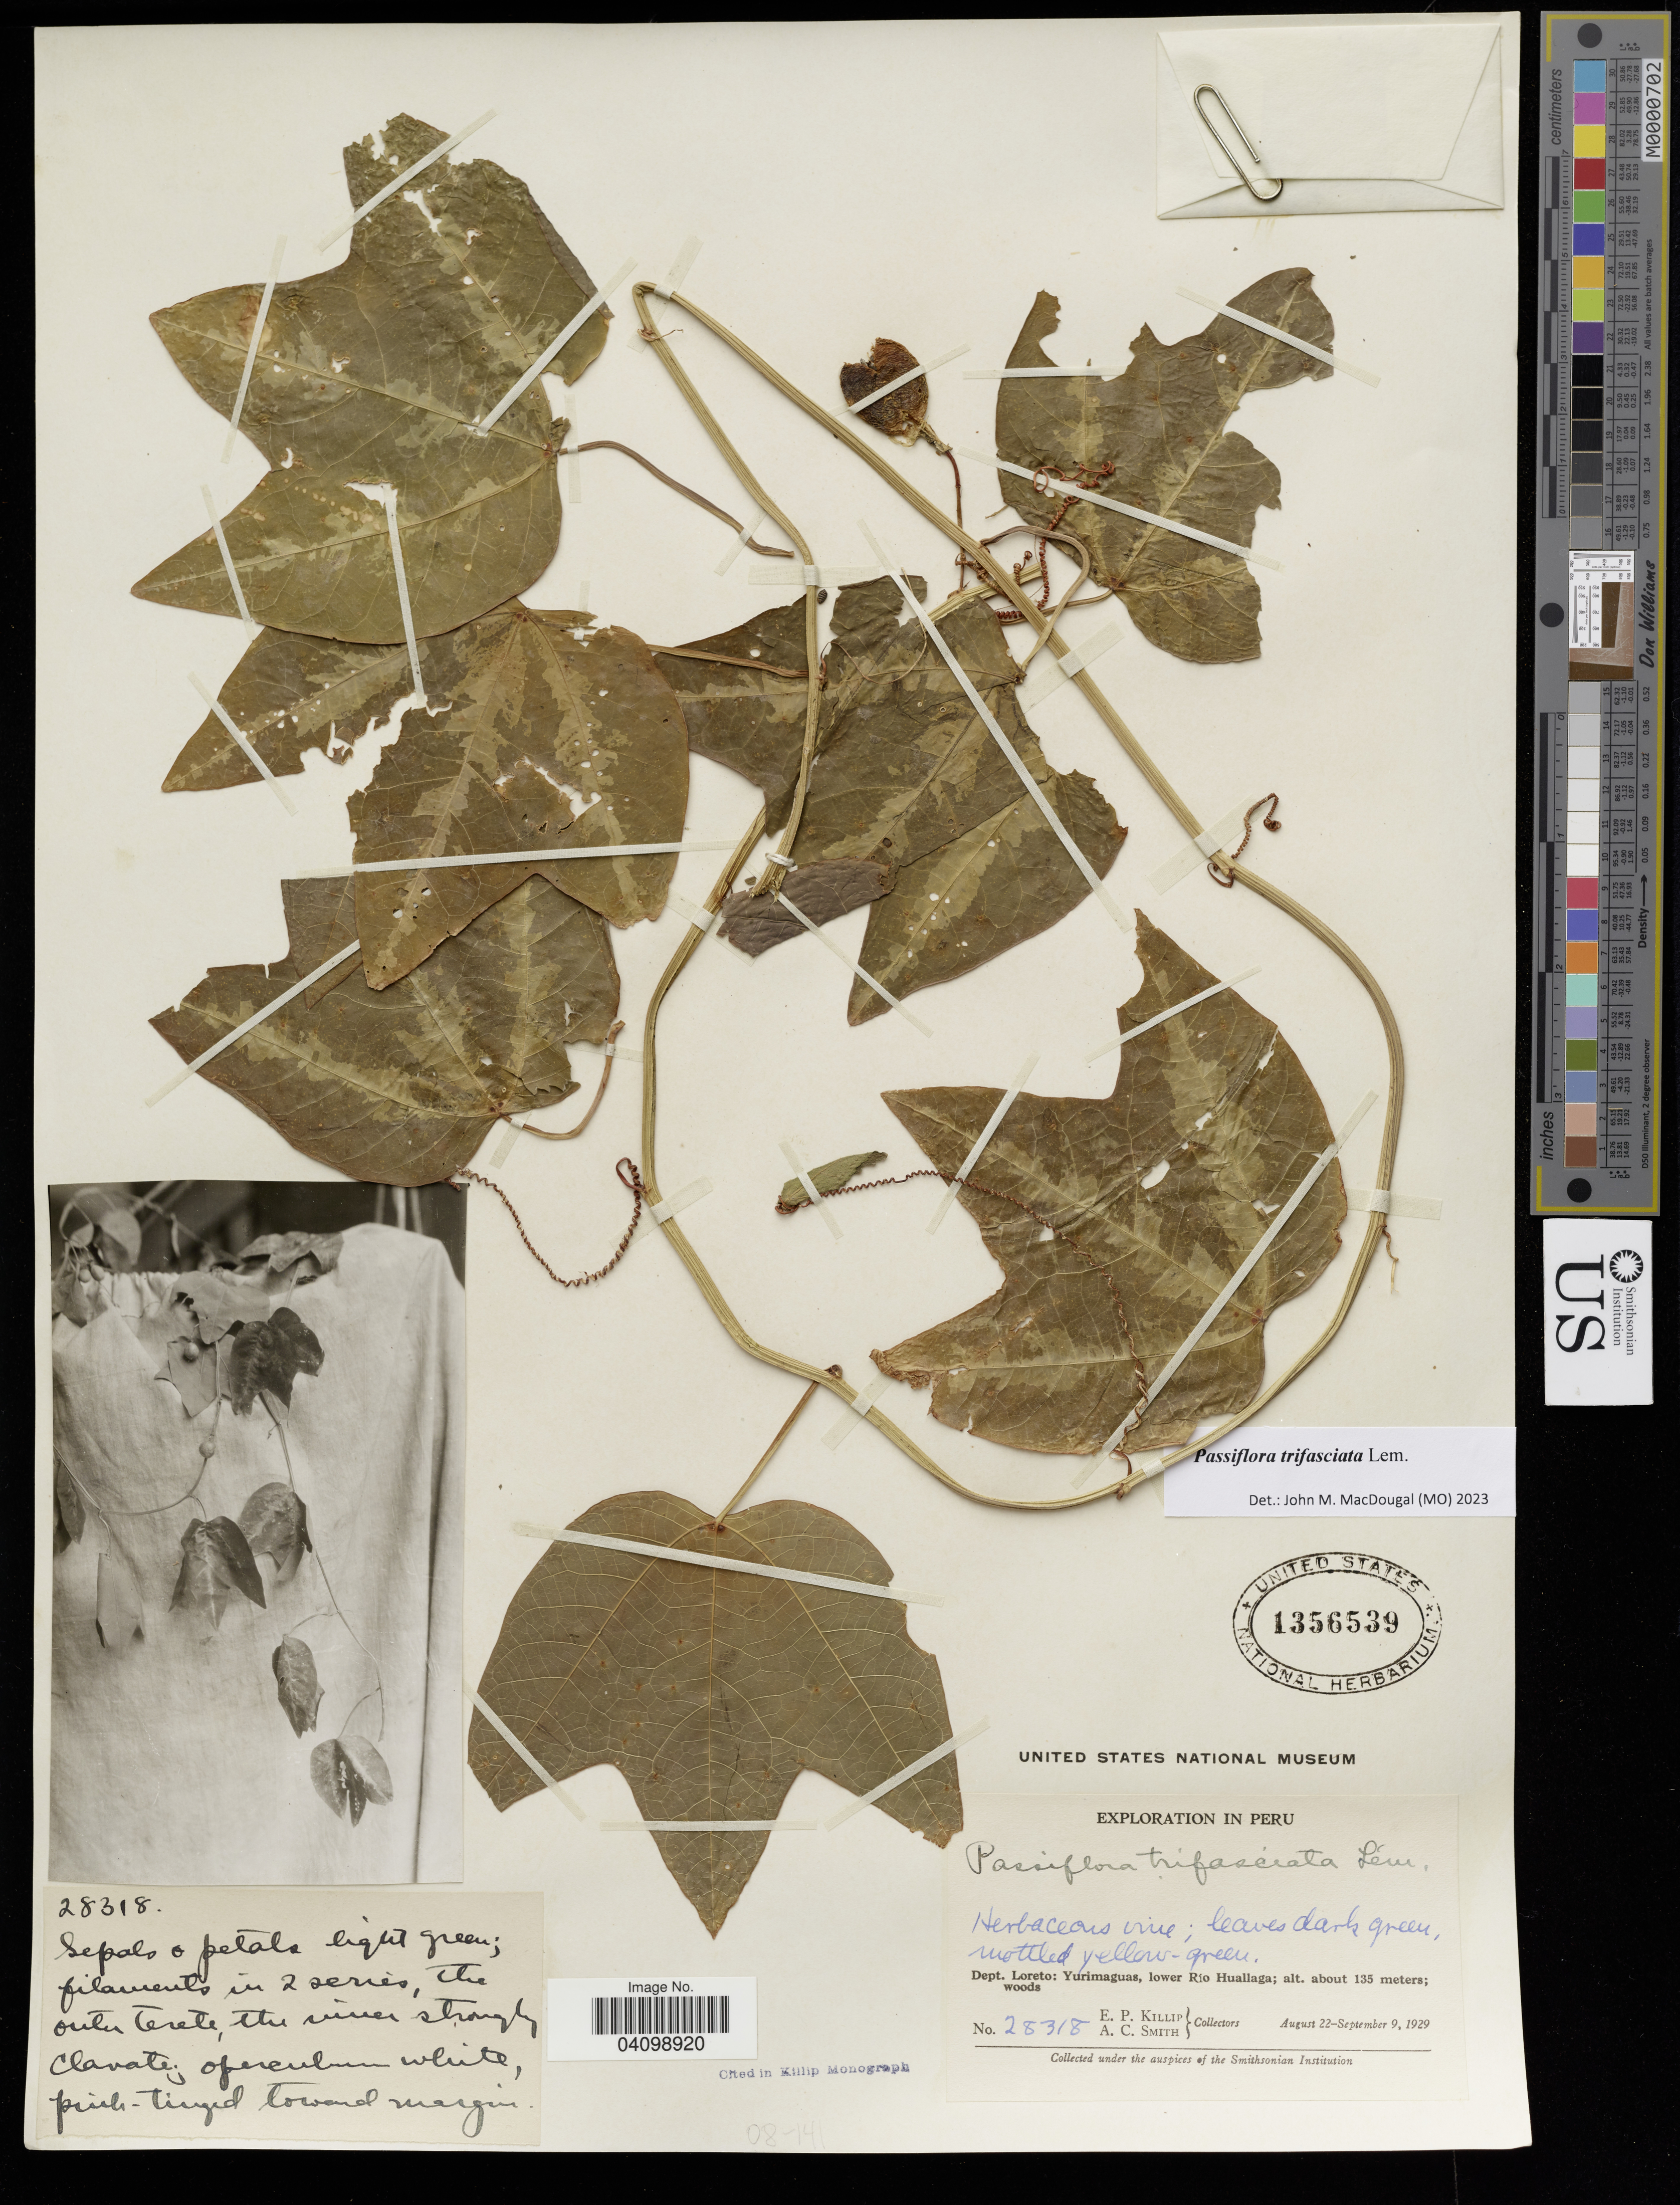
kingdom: Plantae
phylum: Tracheophyta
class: Magnoliopsida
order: Malpighiales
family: Passifloraceae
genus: Passiflora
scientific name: Passiflora trifasciata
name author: Lem.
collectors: E. Killip & A. C. Smith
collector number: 28318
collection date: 1929-08-22/1929-09-09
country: Peru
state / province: Loreto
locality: Yurimagias, lower Río Huallaga.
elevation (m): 135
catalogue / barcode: US 1356539